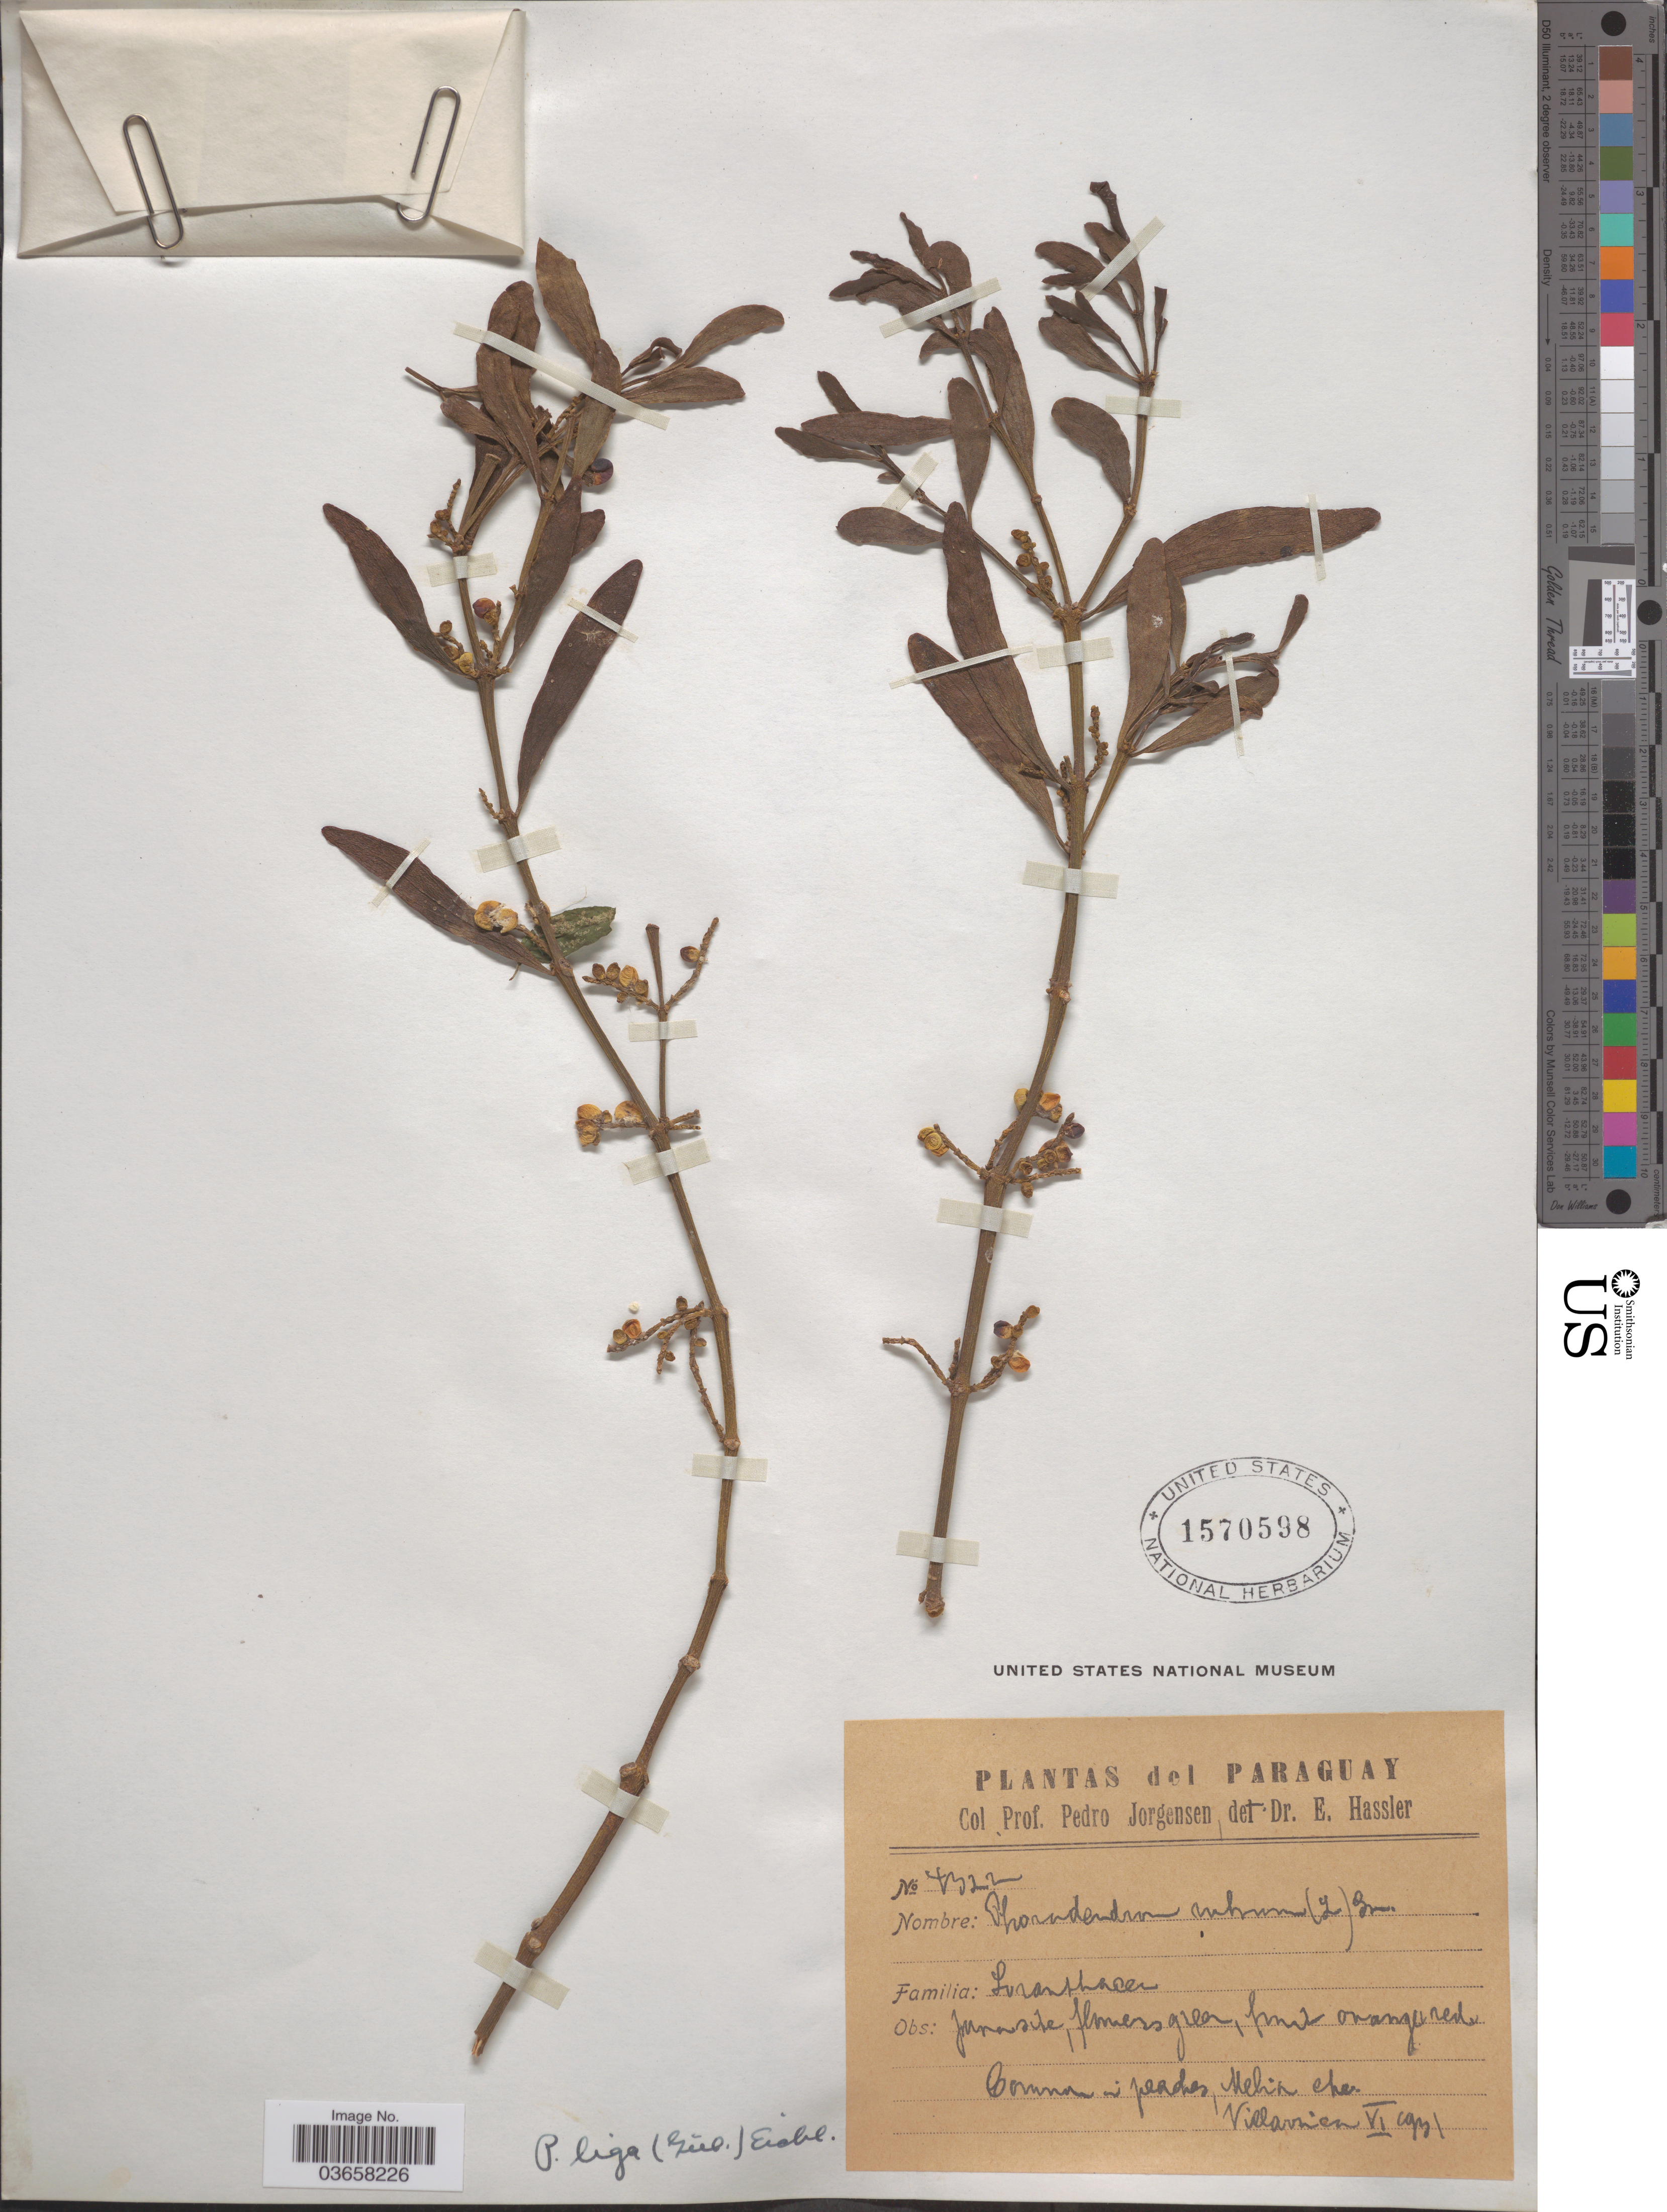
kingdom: Plantae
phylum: Tracheophyta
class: Magnoliopsida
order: Santalales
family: Viscaceae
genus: Phoradendron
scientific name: Phoradendron liga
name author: (Gillies ex Hook. & Arn.) Eichler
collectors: P. Jörgensen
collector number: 4322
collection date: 1931-06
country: Paraguay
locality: Villarrica.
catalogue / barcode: US 1570598